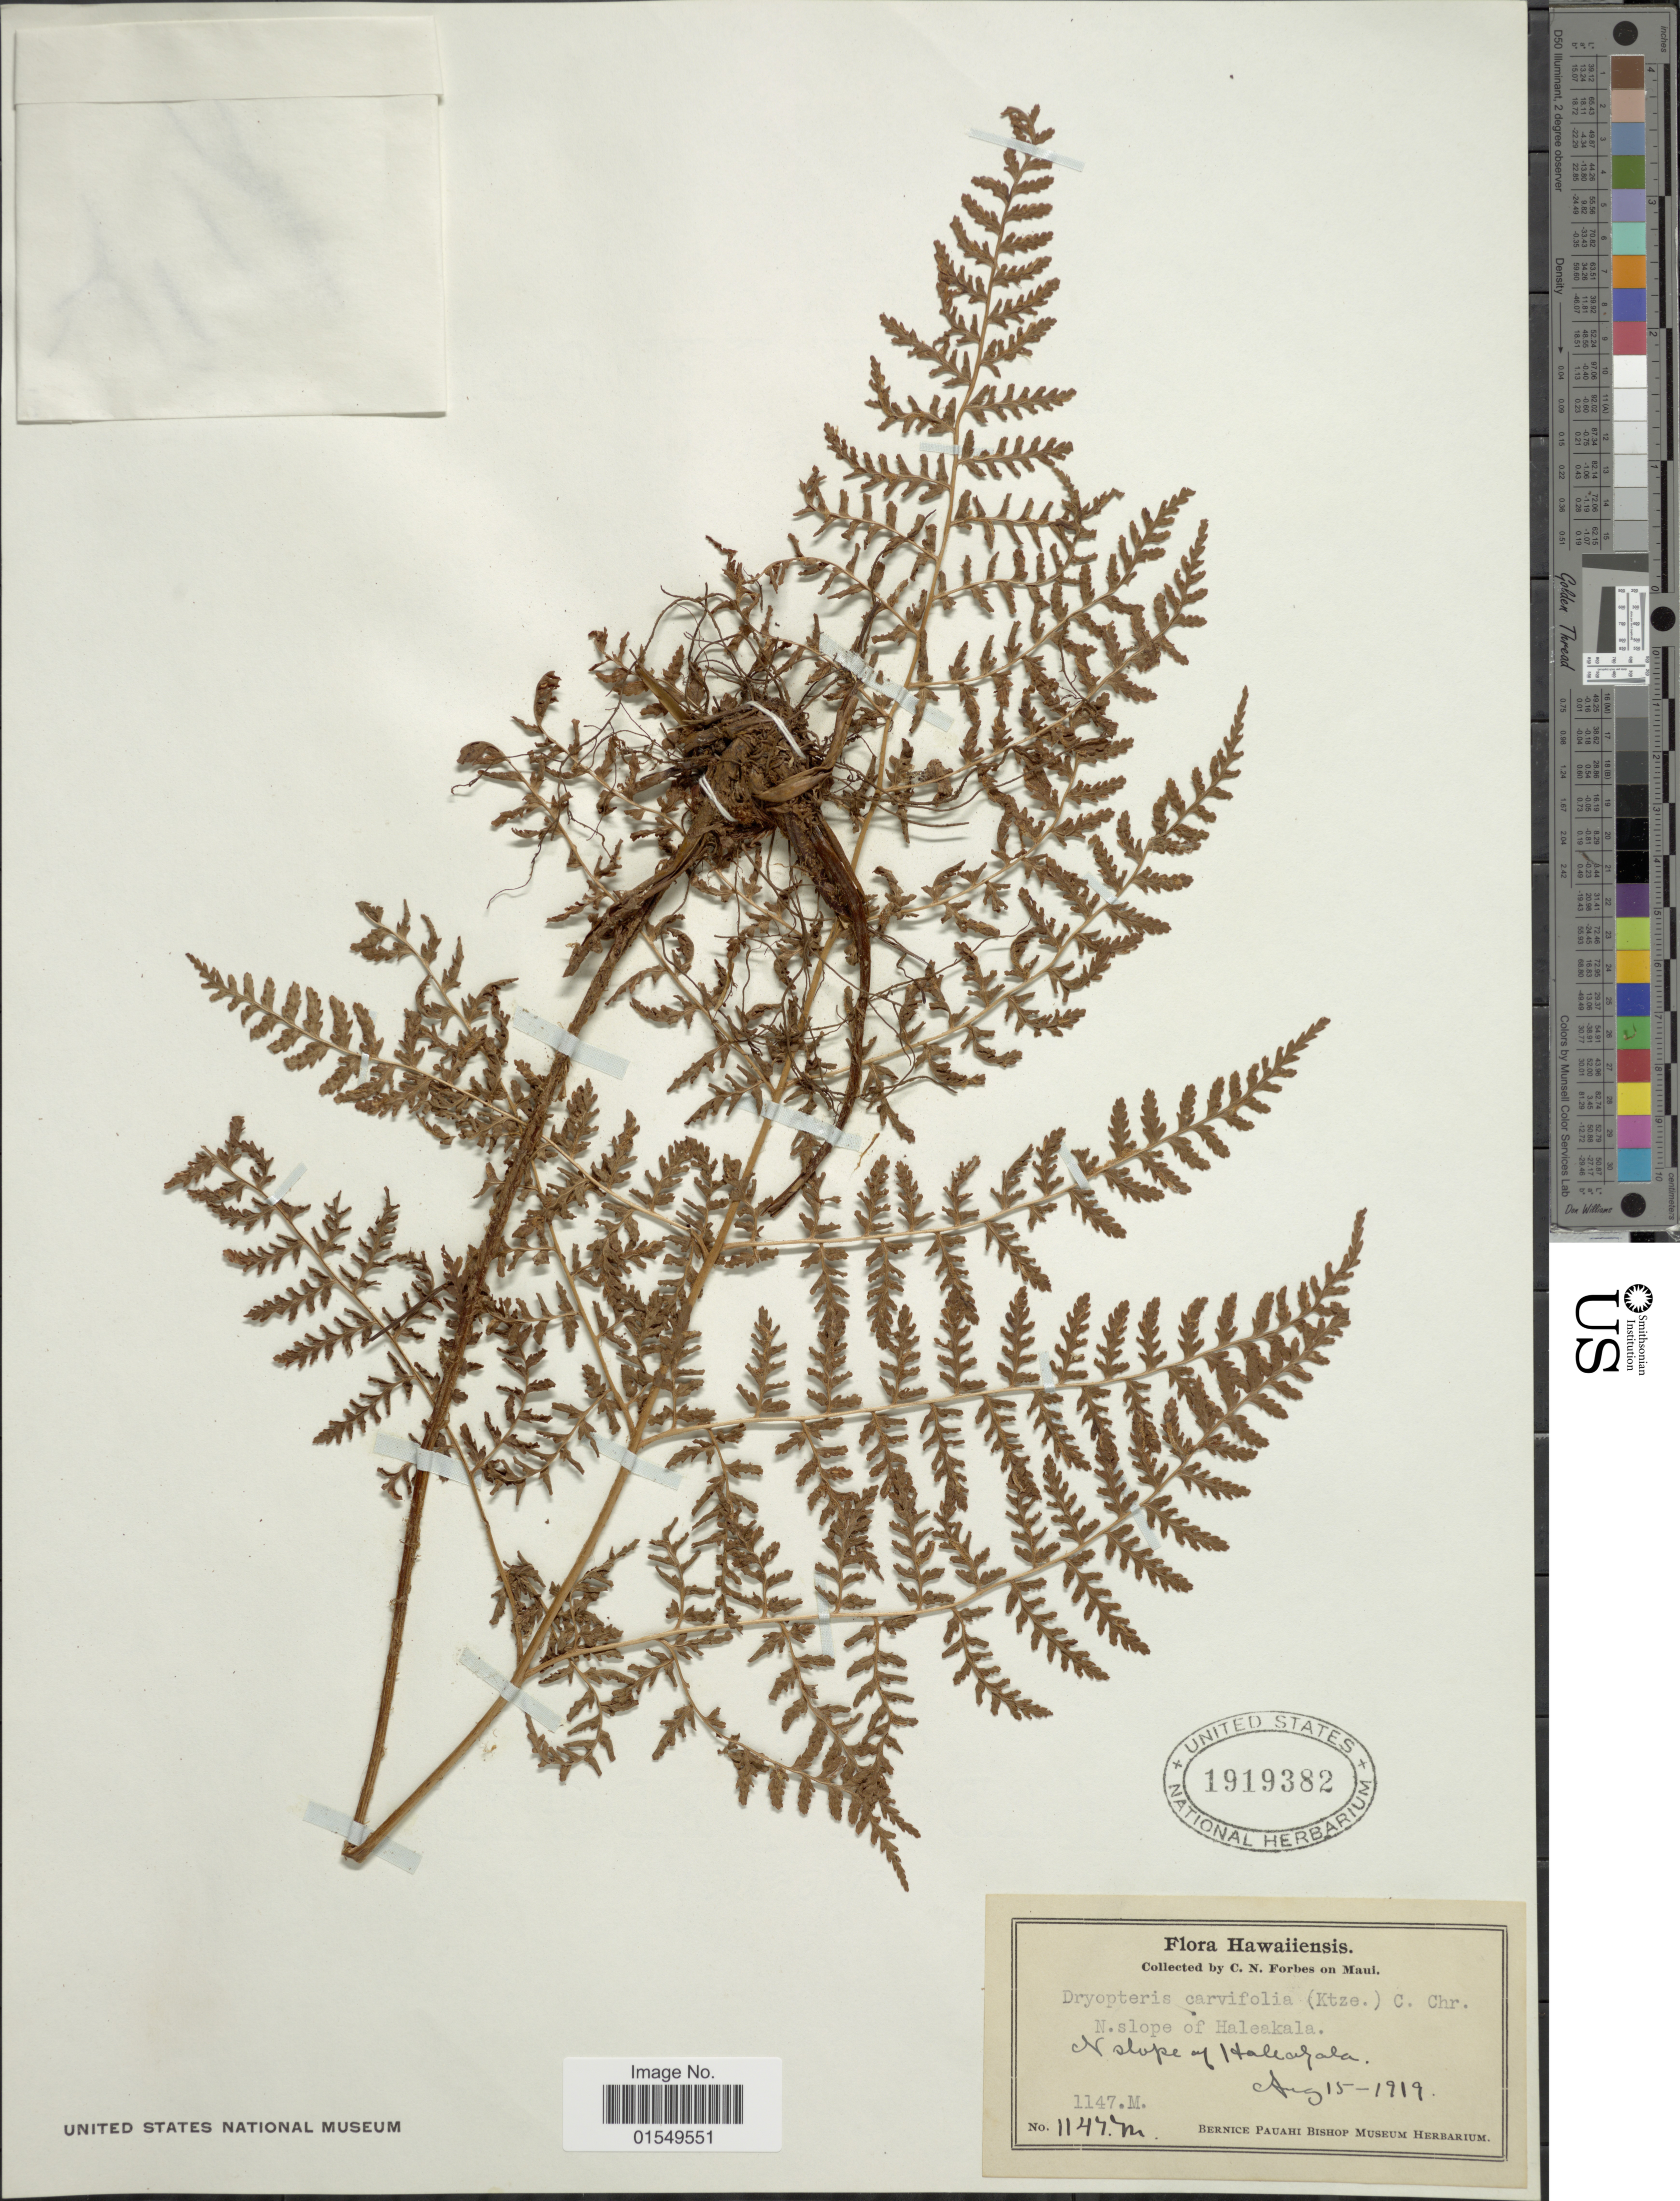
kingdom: Plantae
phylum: Tracheophyta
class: Polypodiopsida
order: Polypodiales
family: Dryopteridaceae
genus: Arachniodes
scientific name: Arachniodes sp.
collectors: C. N. Forbes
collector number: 1147.M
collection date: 1919-08-15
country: United States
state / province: Hawaii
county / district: Maui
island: Maui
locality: Hawaiiensis, Maui, N. slope of Haleakala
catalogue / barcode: US 1919382